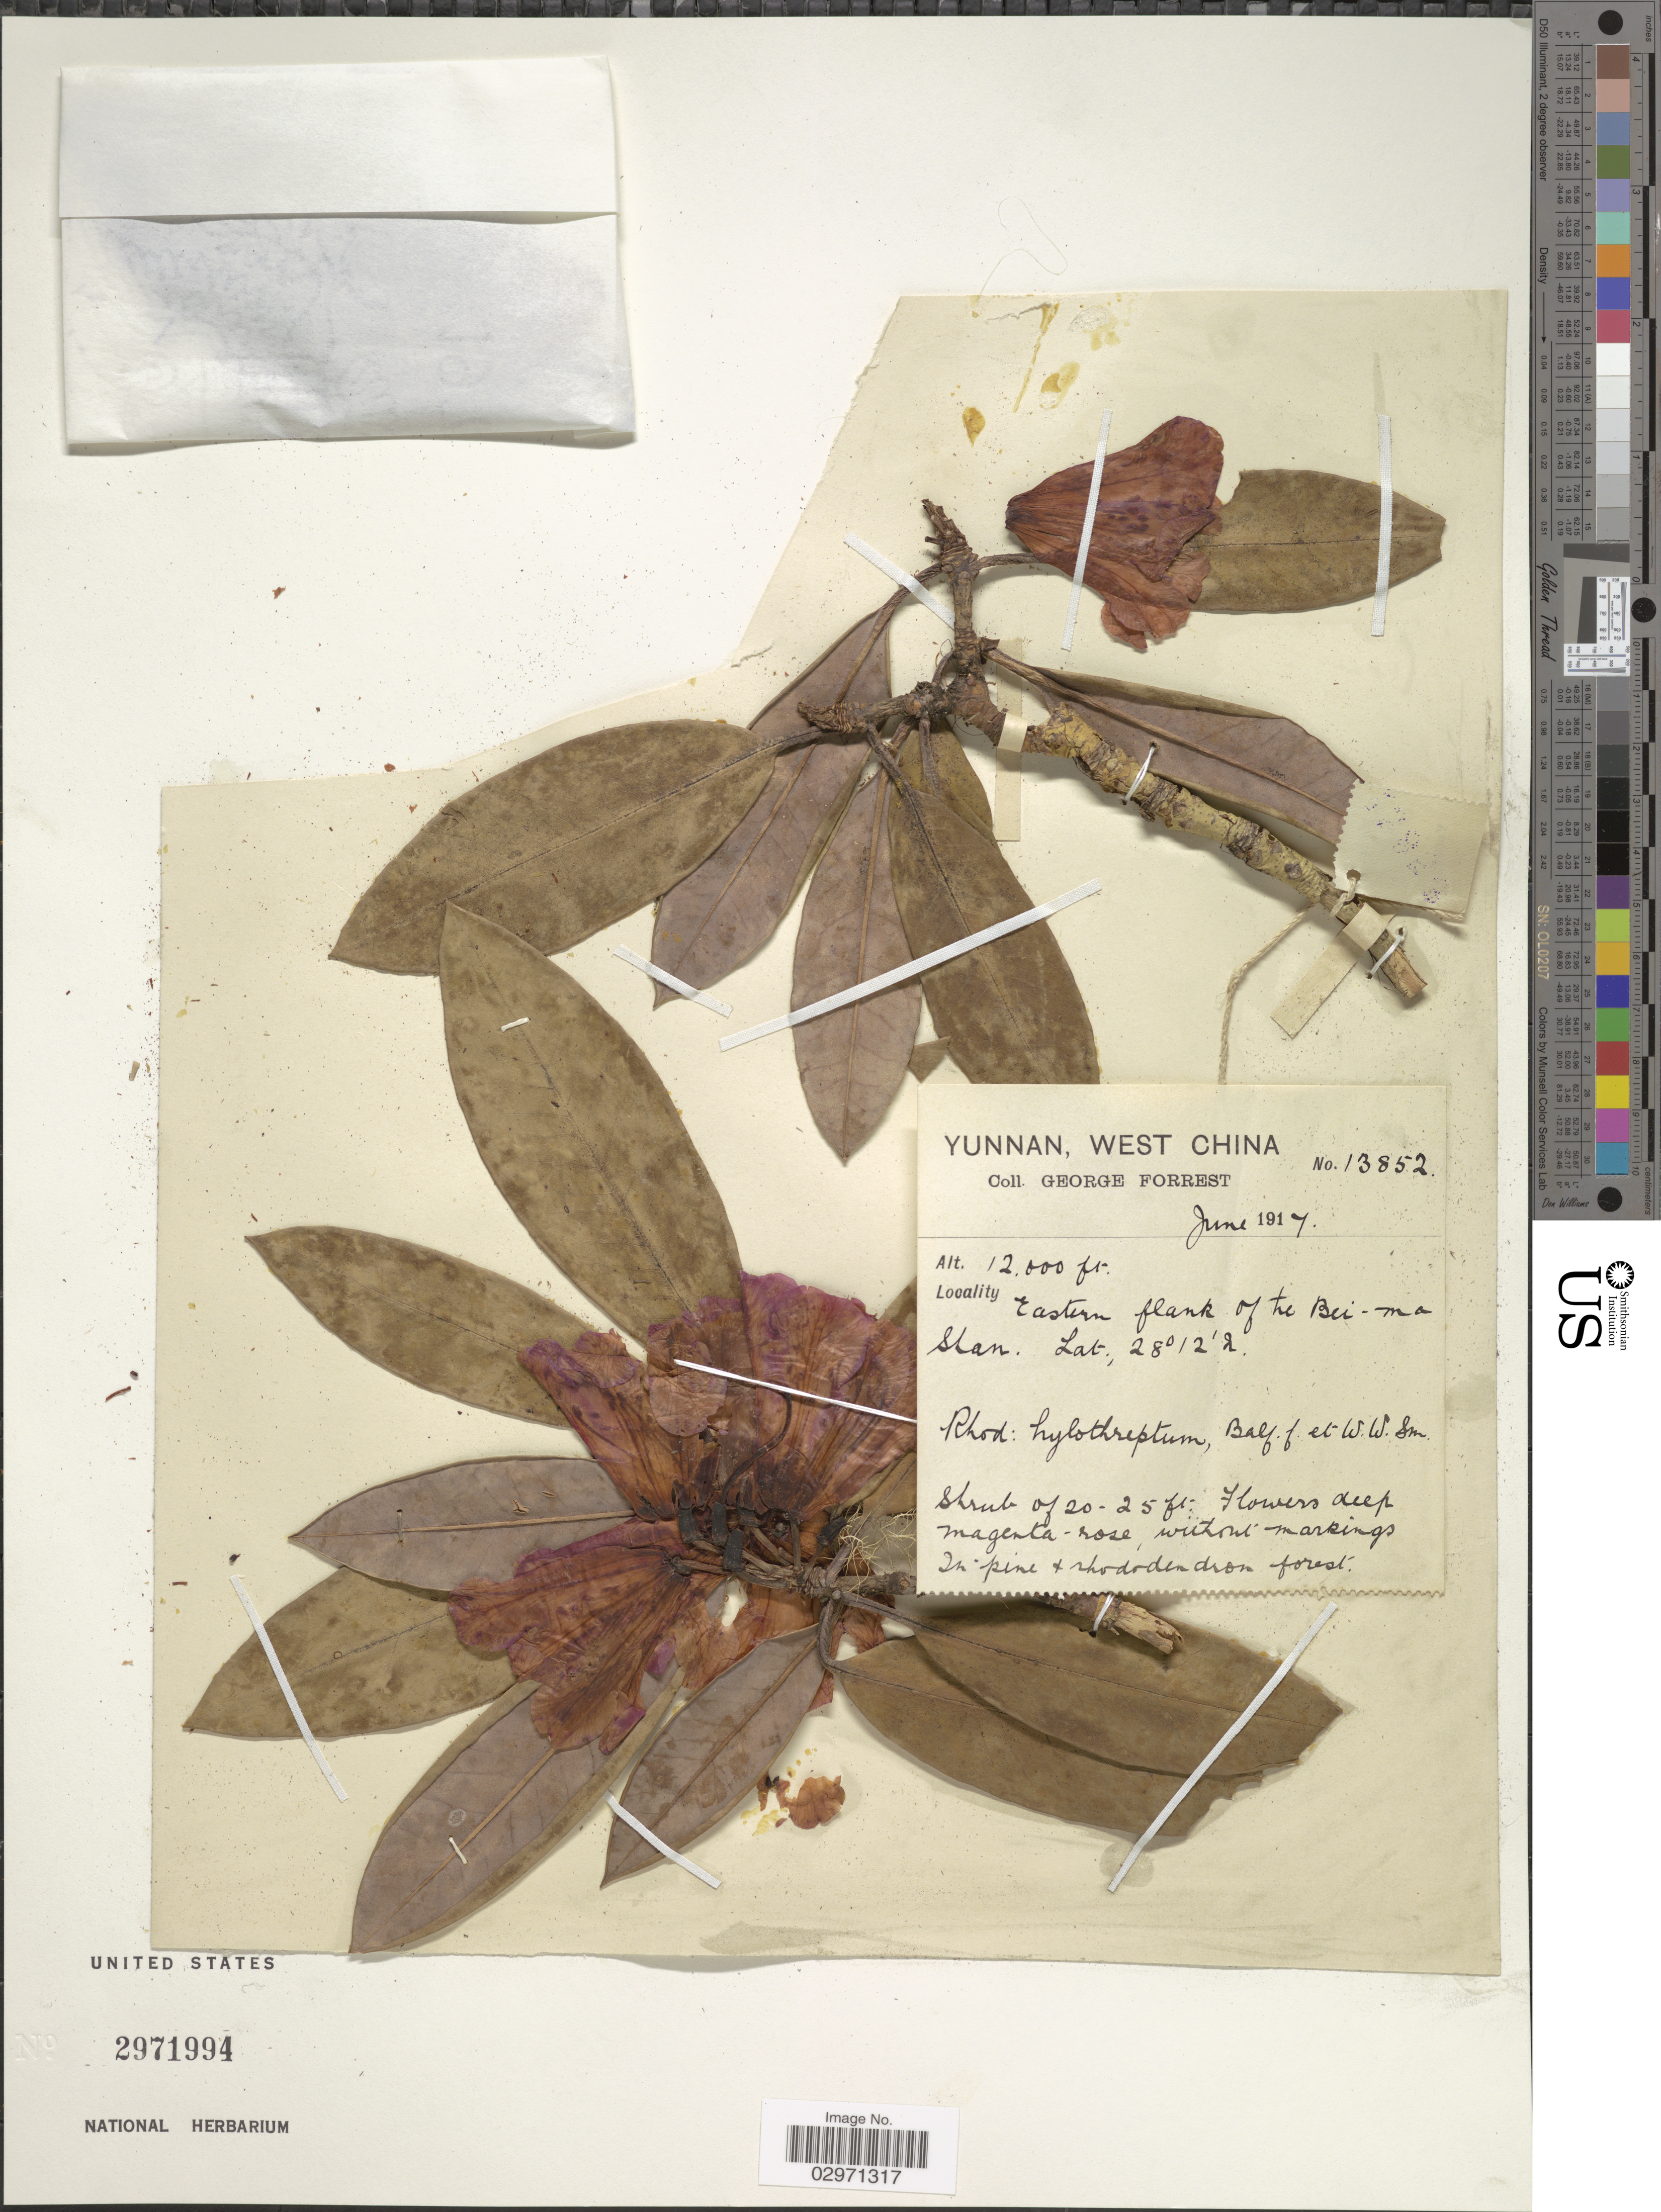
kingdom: Plantae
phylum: Tracheophyta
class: Magnoliopsida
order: Ericales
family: Ericaceae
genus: Rhododendron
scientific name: Rhododendron hylothreptum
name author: Balf. f. & W.W. Sm.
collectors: G. Forrest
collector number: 13852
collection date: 1917-07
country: China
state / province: Yunnan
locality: West China. Eastern flank of the Bei-ma Shan.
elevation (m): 3658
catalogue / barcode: US 2971994